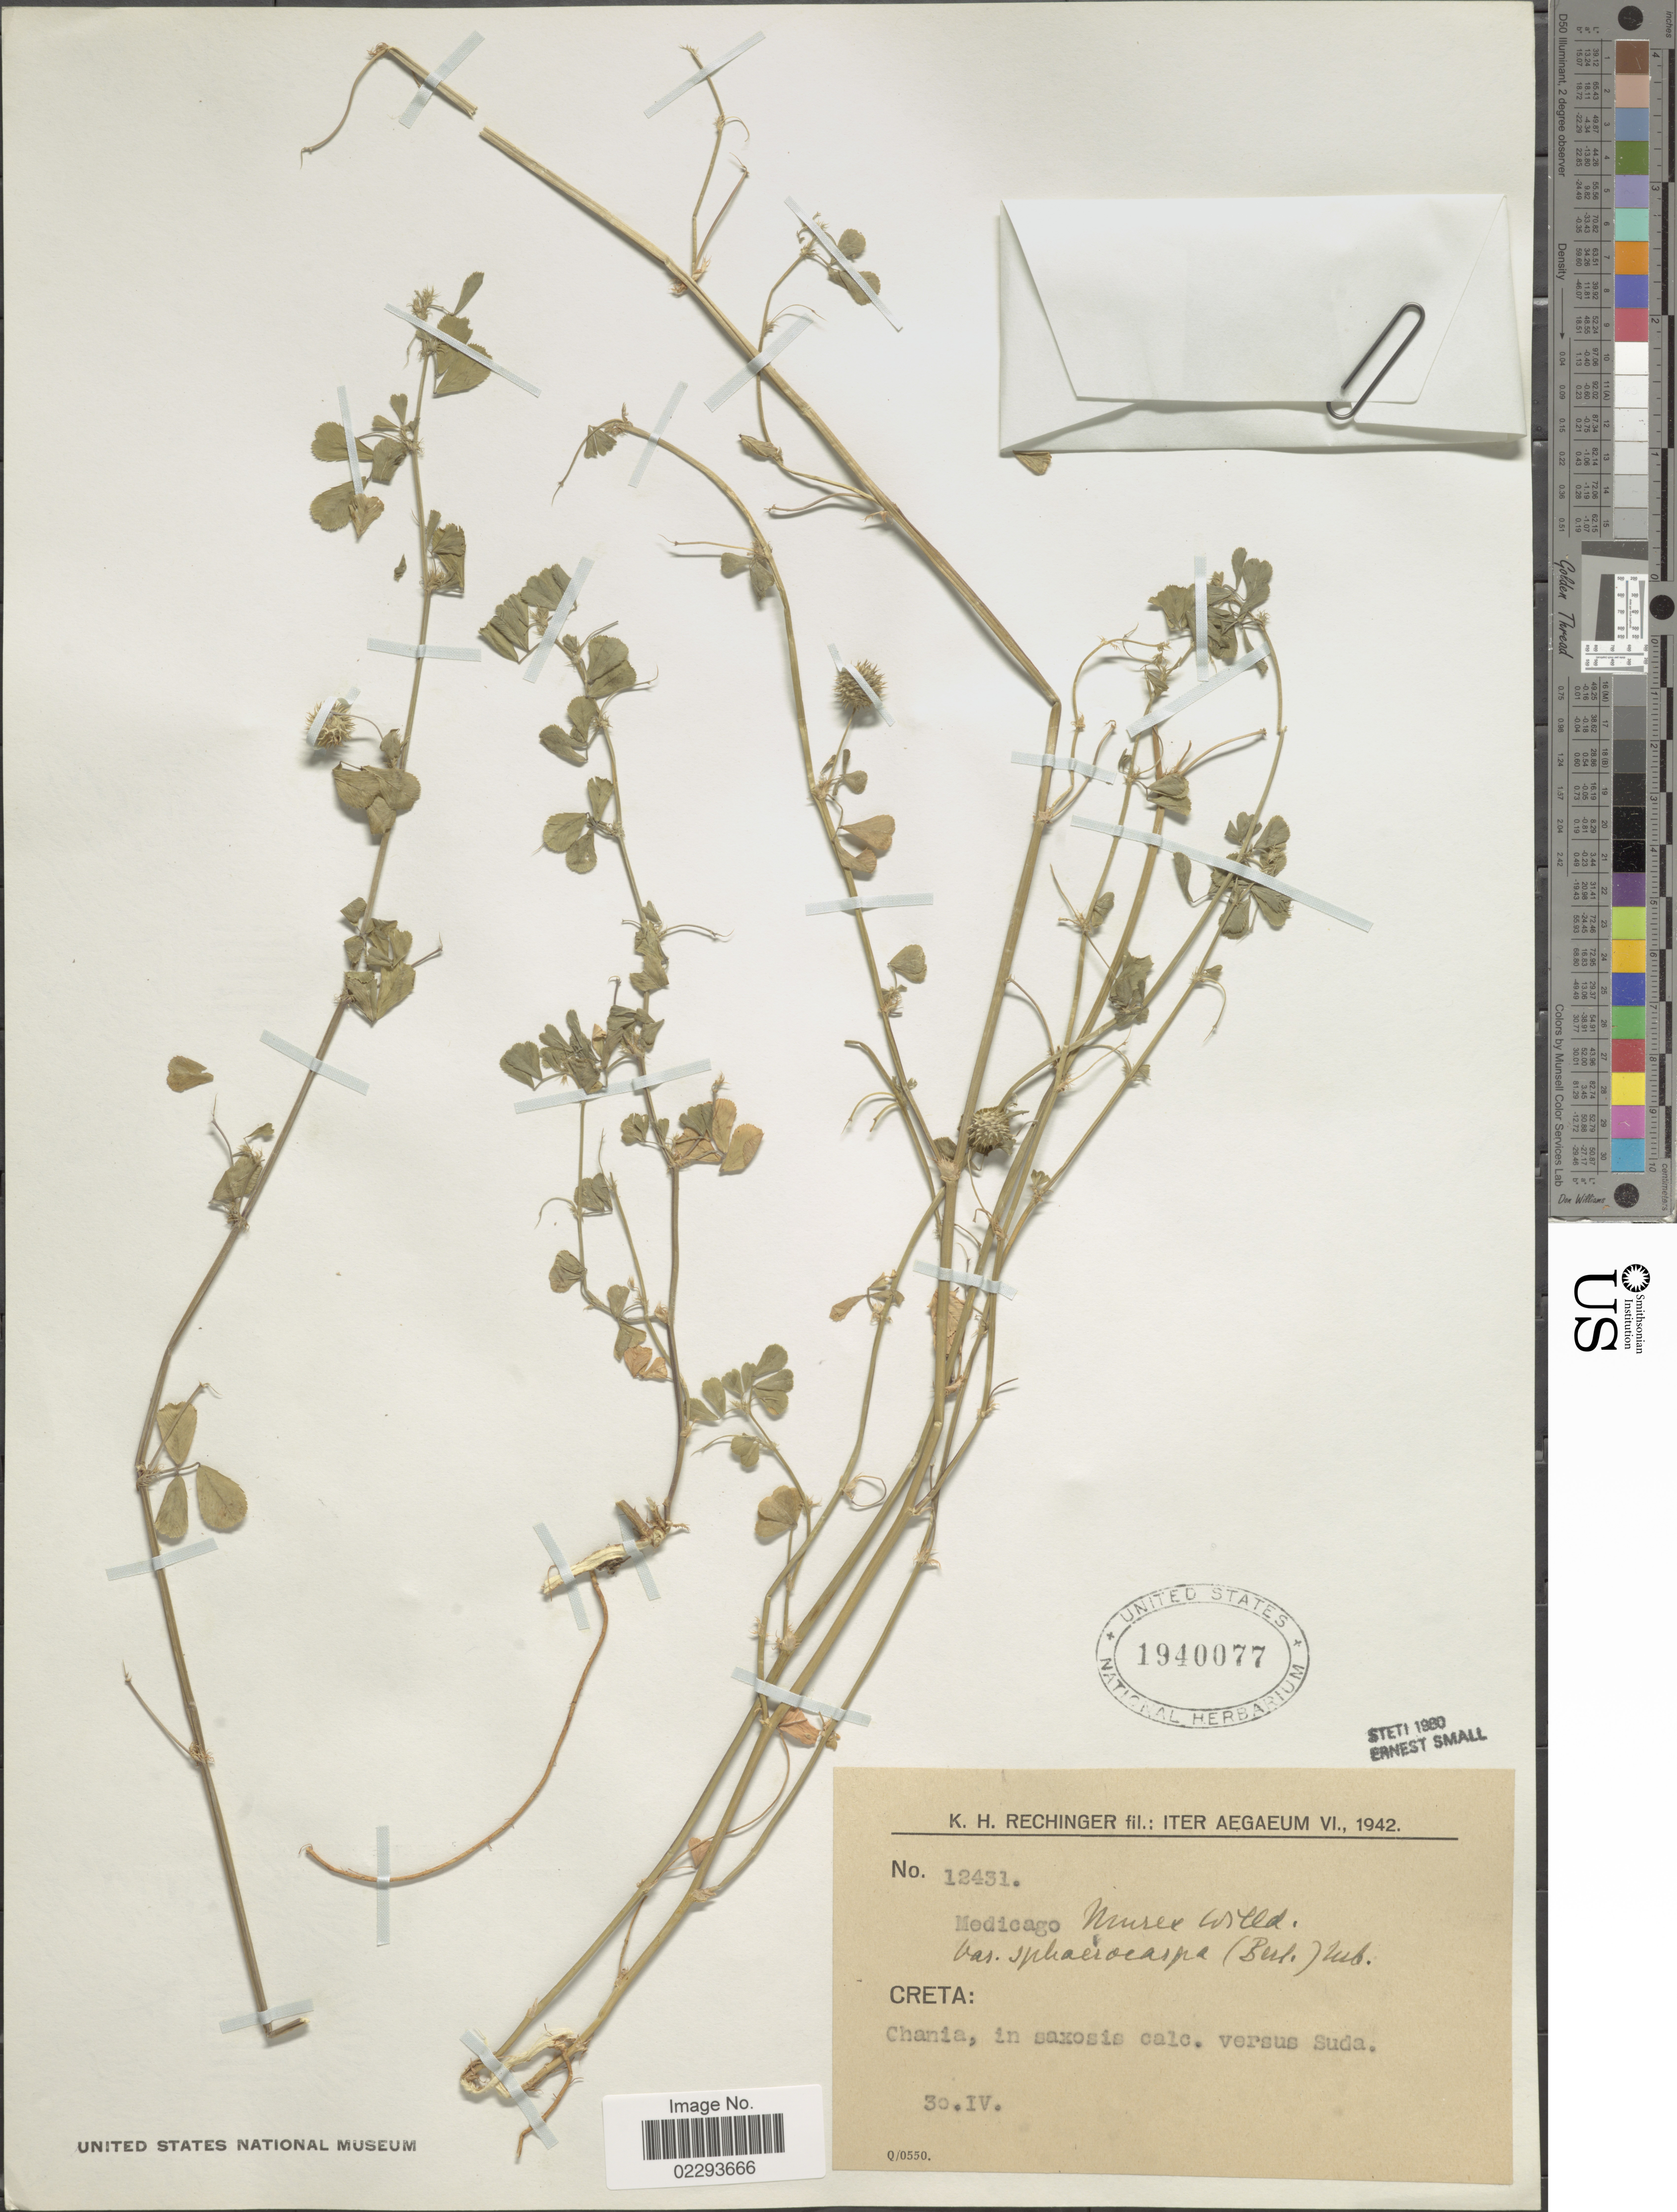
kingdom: Plantae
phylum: Tracheophyta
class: Magnoliopsida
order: Fabales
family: Fabaceae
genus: Medicago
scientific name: Medicago murex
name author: Willd.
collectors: K. H. Rechinger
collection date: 1942-04-30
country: Greece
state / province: Crete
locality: Iter aegaeum, Creta: Chania. in saxosis calc. versus Suda.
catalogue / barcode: US 1940077